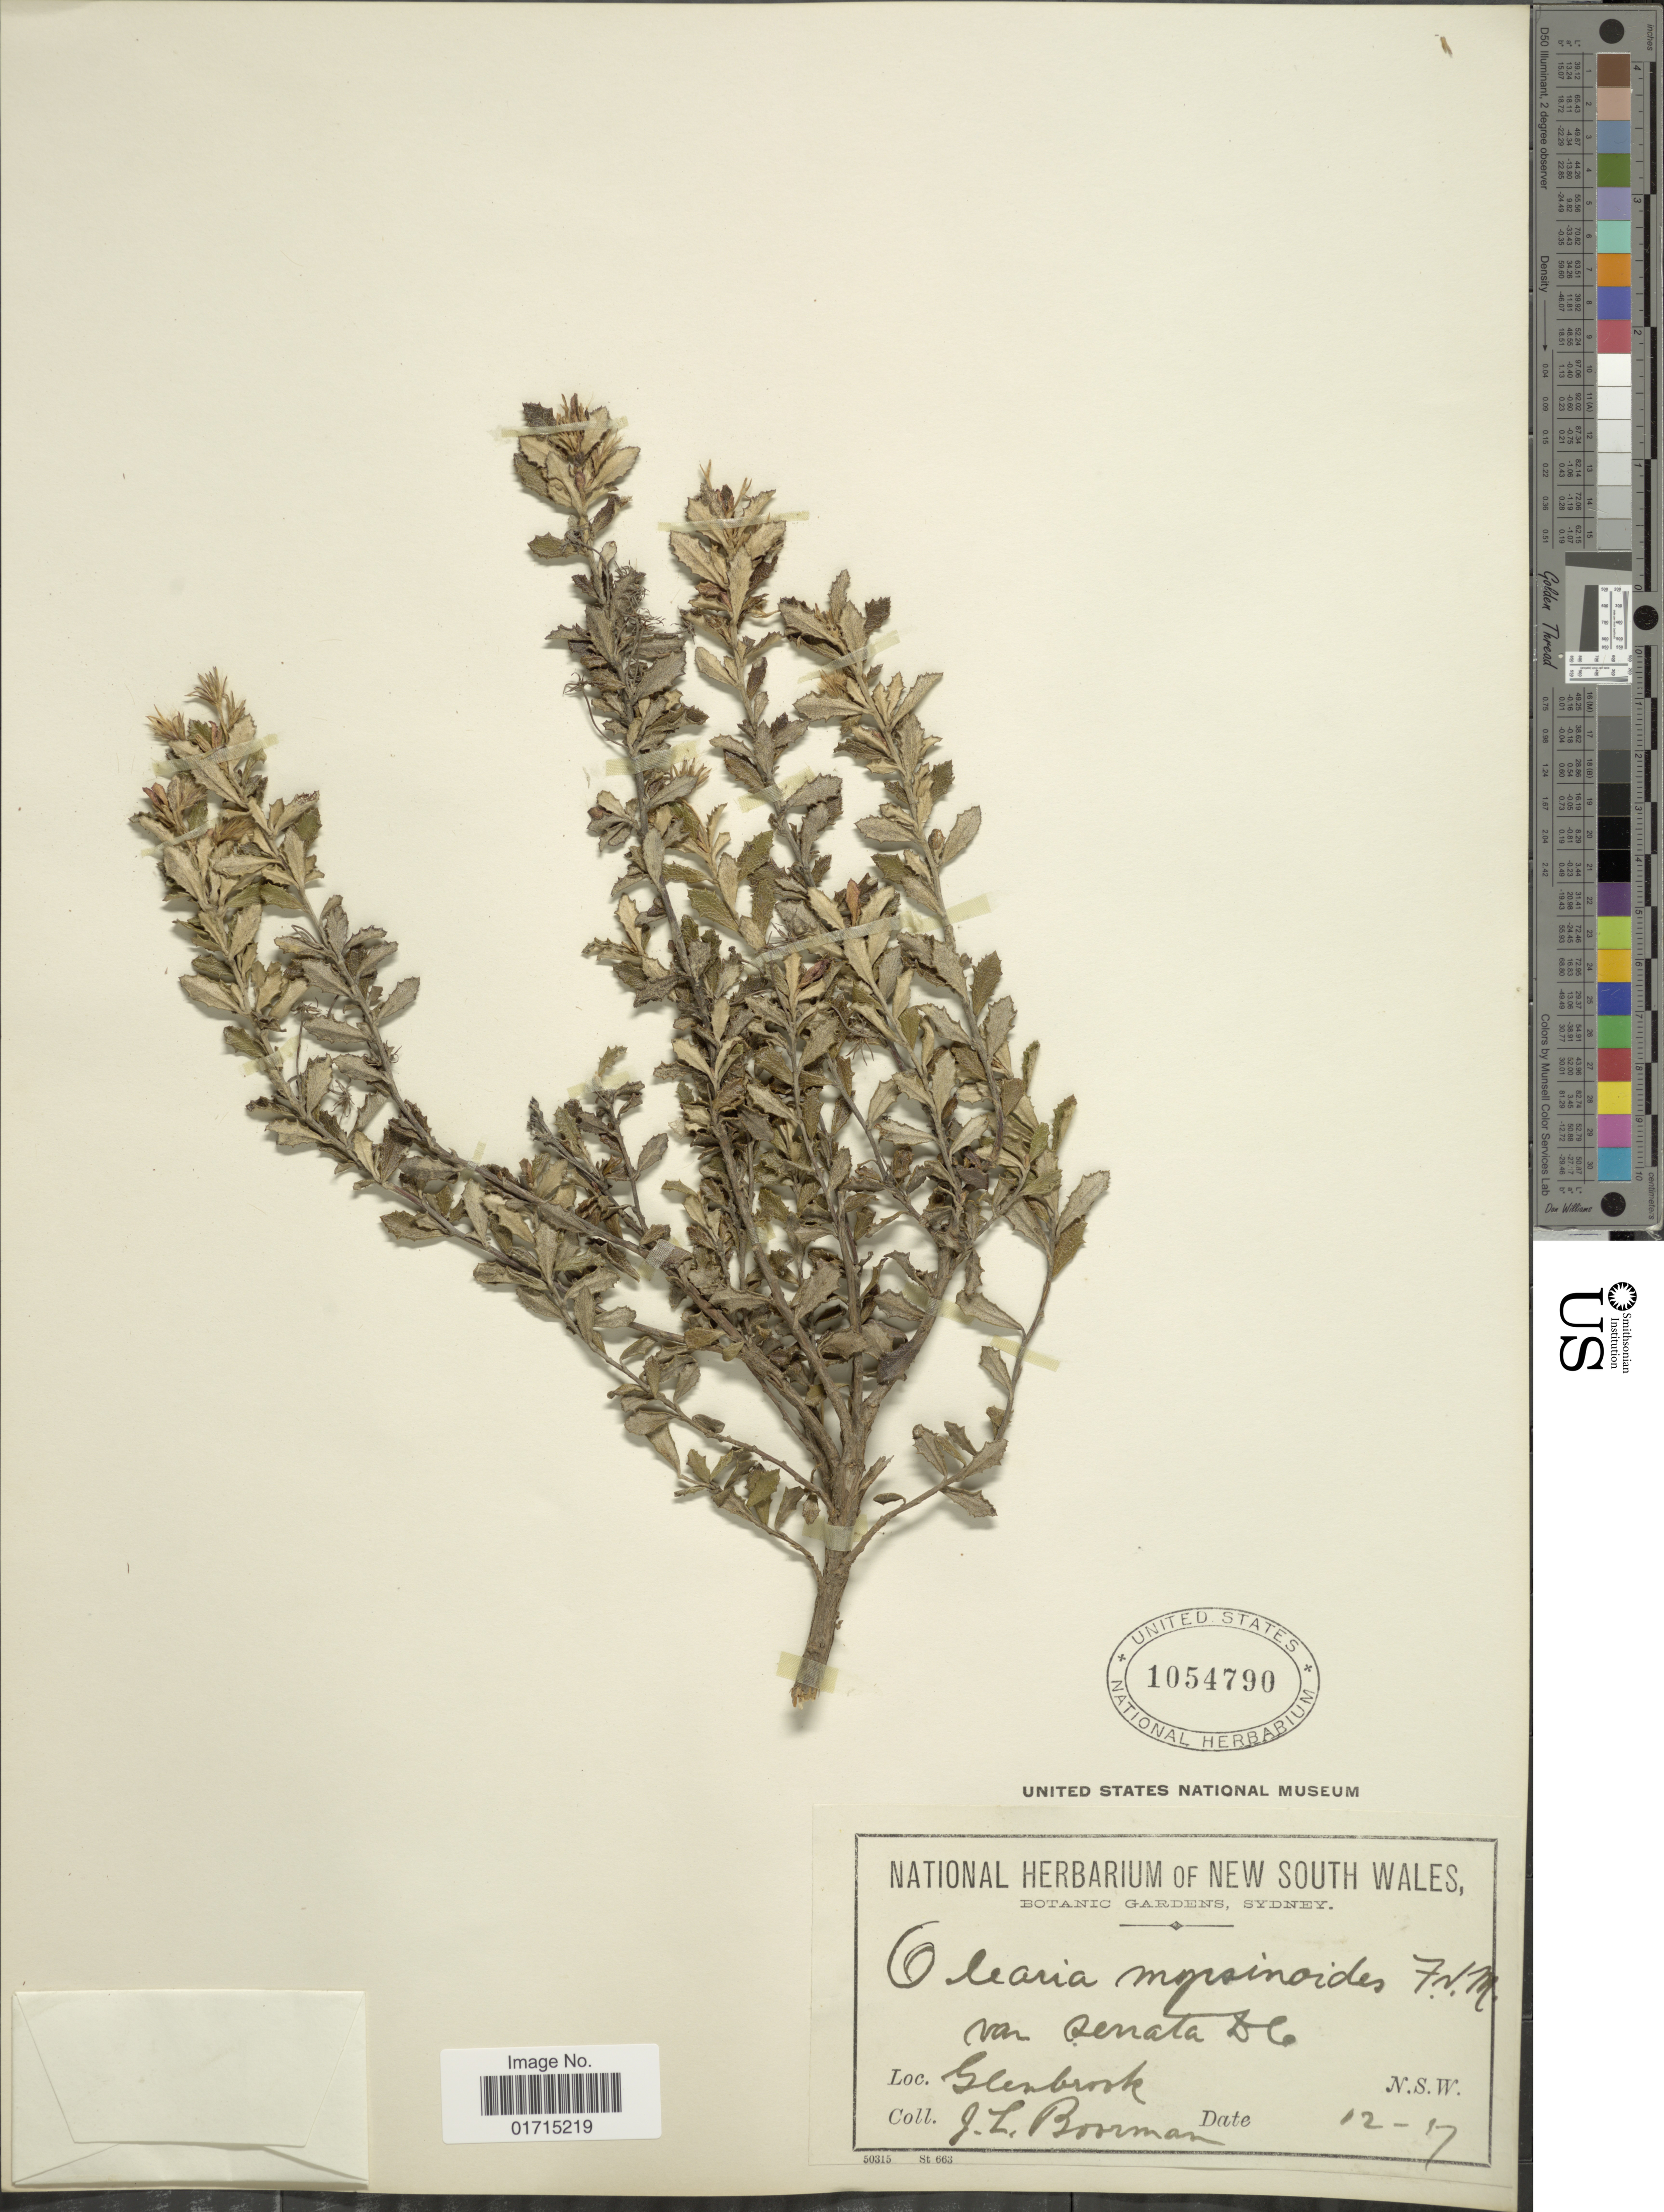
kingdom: Plantae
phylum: Tracheophyta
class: Magnoliopsida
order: Asterales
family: Asteraceae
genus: Olearia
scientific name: Olearia myrsinoides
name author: (Labill.) F. Muell. ex Benth.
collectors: J. Boorman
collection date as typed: Transcribed d/m/y: /12/17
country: Australia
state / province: New South Wales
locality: Glenbrook.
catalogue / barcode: US 1054790